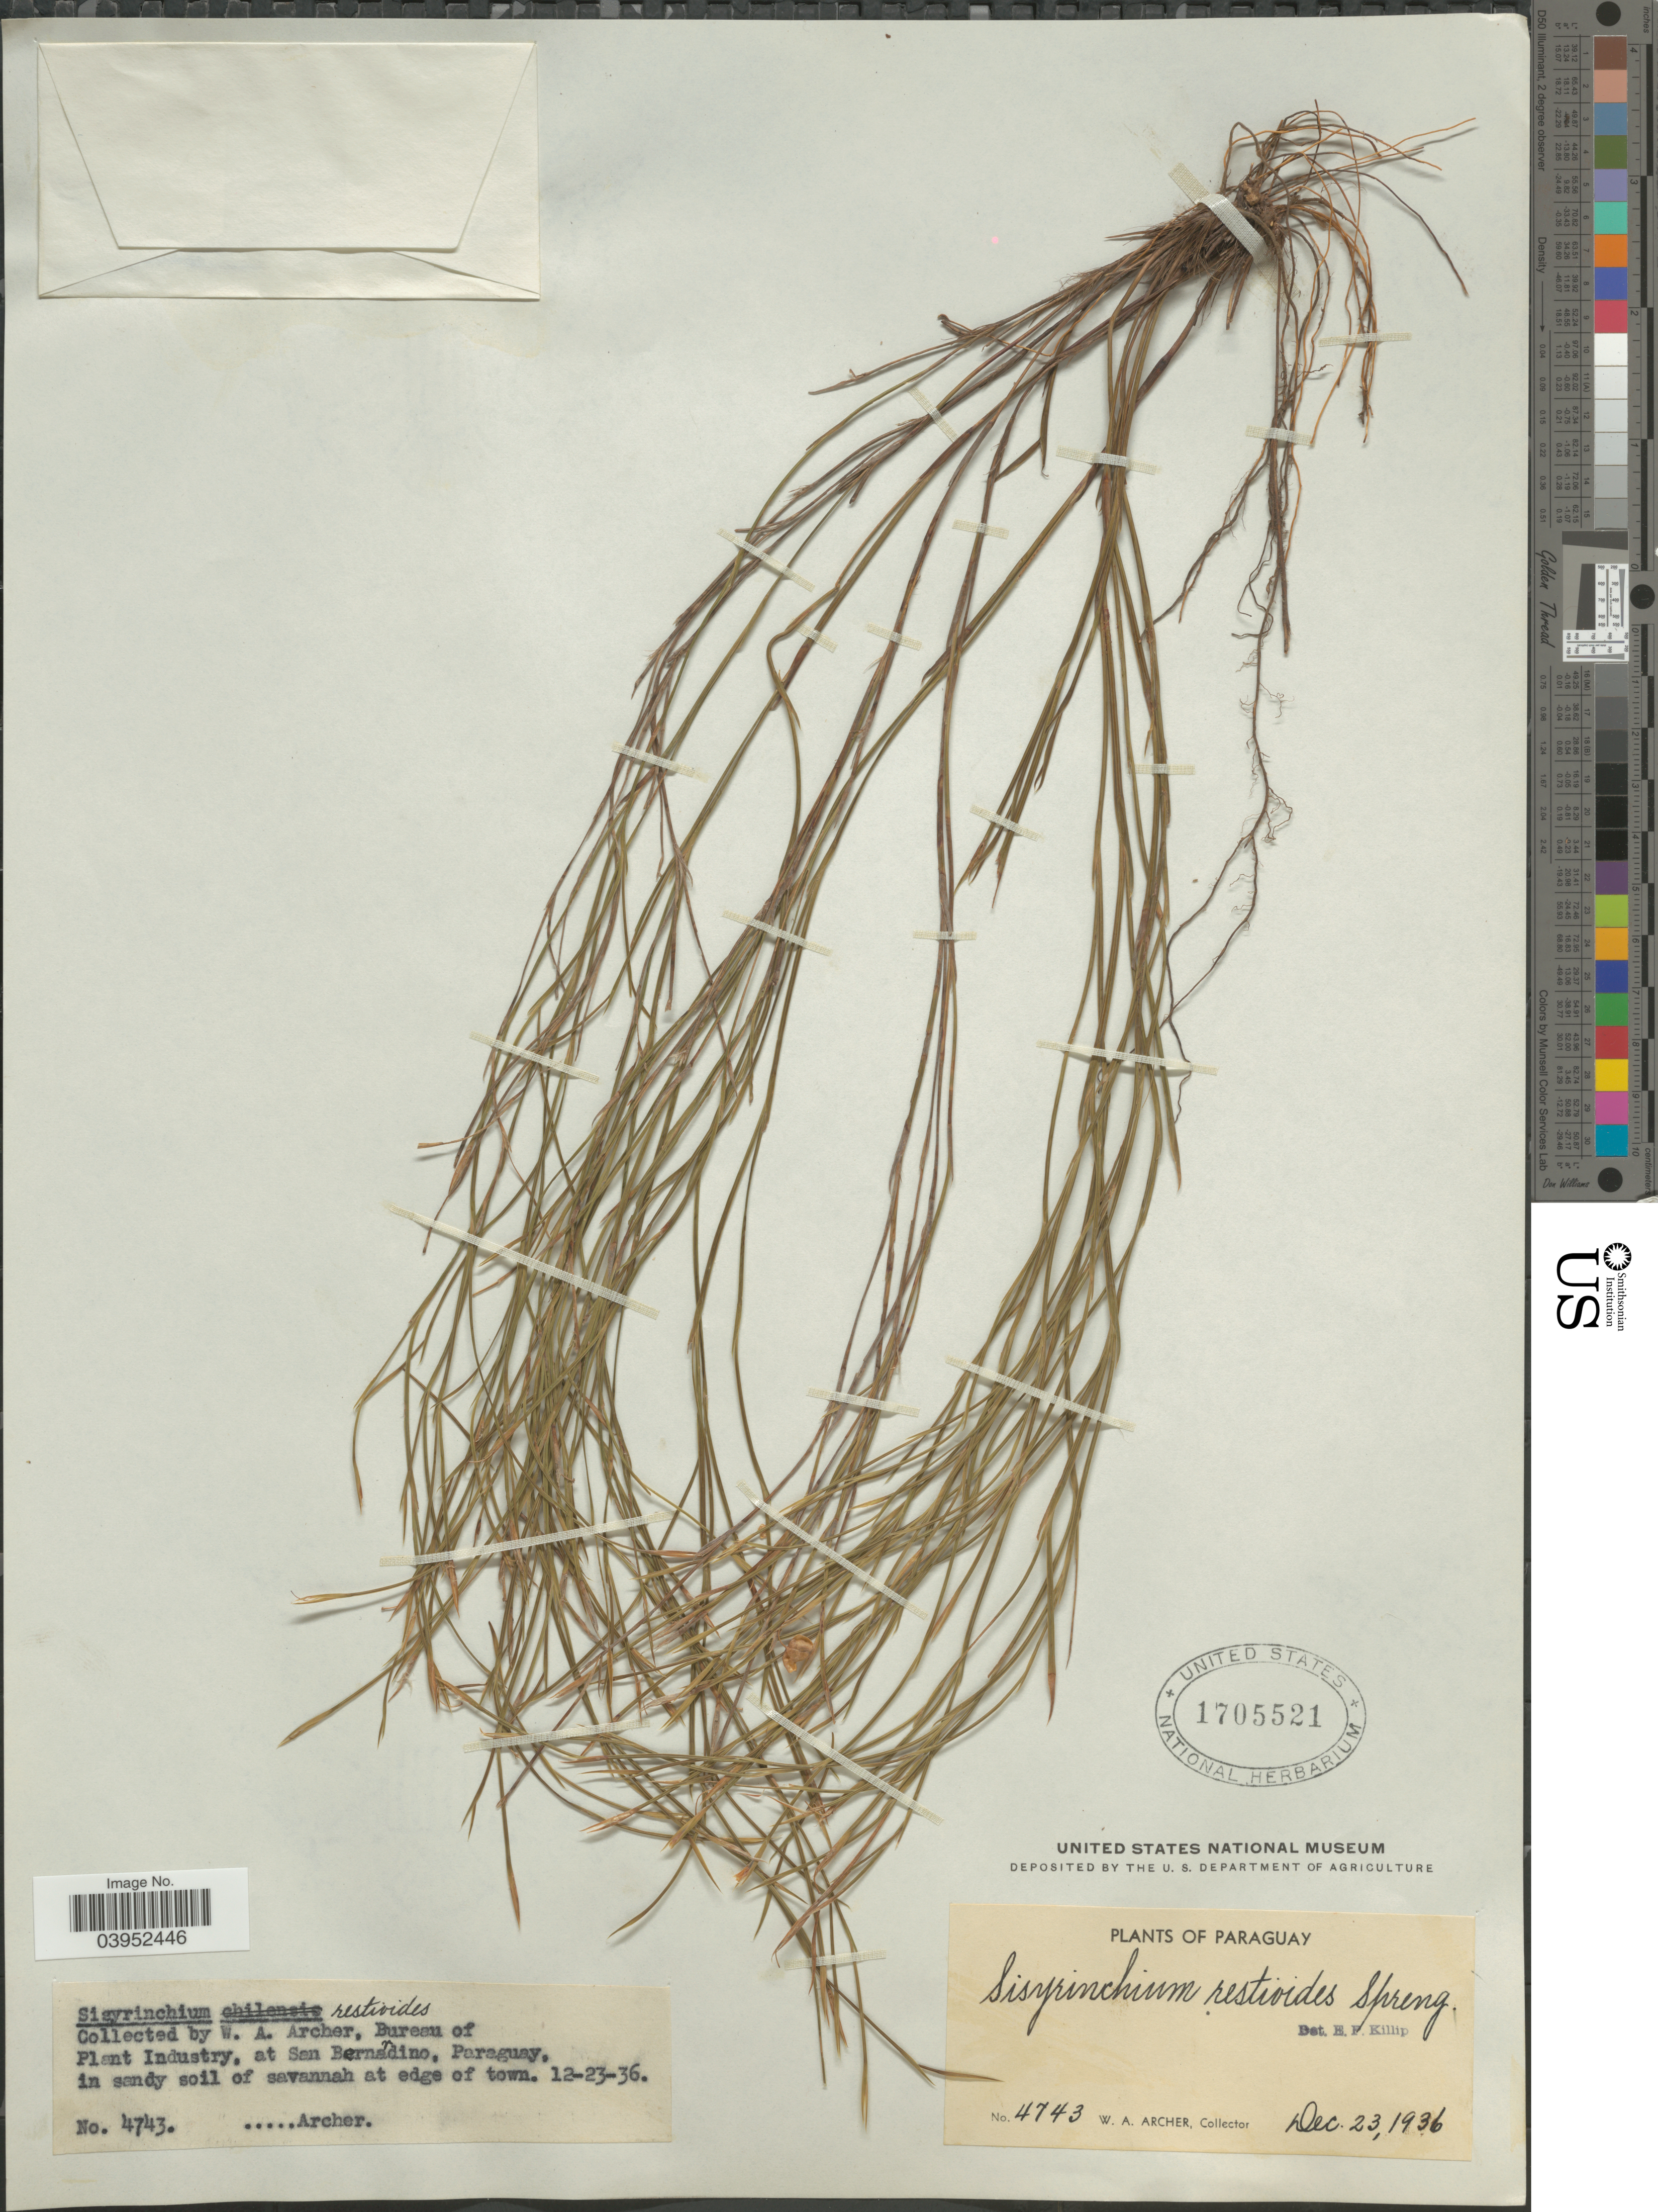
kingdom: Plantae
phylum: Tracheophyta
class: Liliopsida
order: Asparagales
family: Iridaceae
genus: Sisyrinchium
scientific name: Sisyrinchium restioides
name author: Spreng.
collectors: W. Archer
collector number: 4743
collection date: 1936-12-23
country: Paraguay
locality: Bureau of Plant Industry, at San Bernardino. In sandy soil of savannah at edge of town.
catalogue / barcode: US 1705521